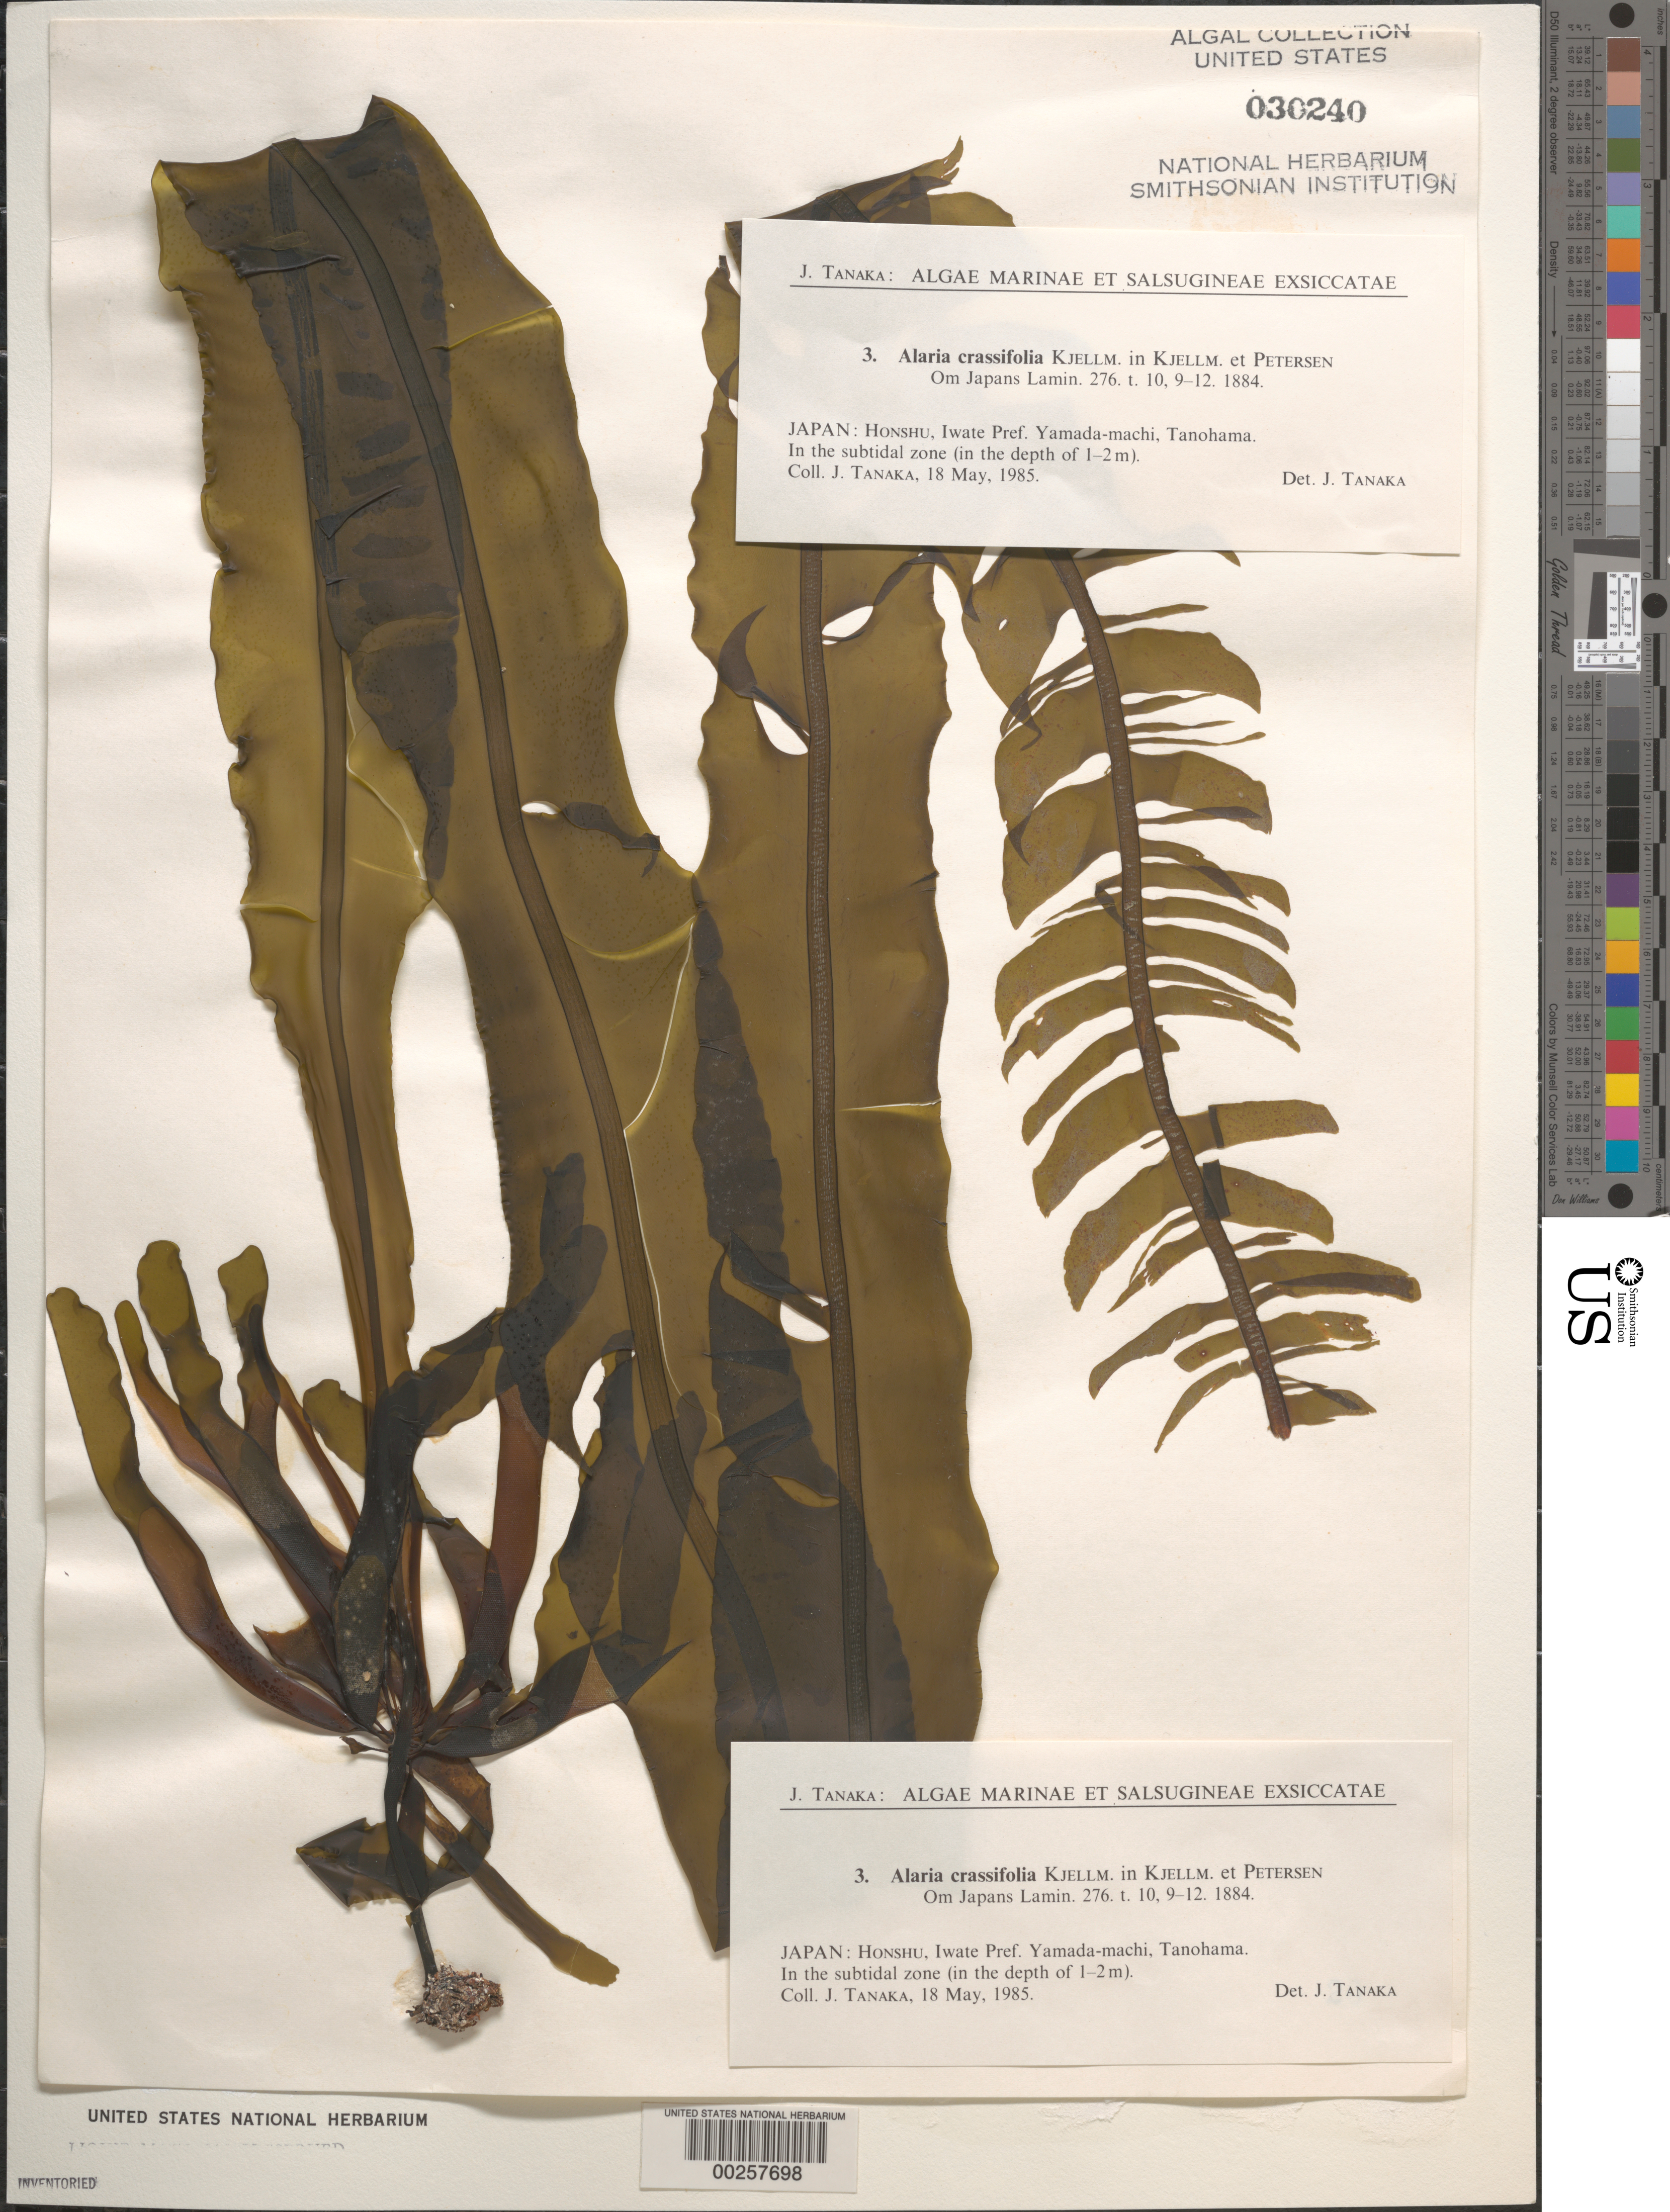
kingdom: Chromista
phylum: Ochrophyta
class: Phaeophyceae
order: Laminariales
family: Alariaceae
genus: Alaria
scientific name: Alaria crassifolia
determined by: Tanaka, J.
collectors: J. Tanaka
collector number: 3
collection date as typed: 18 May 1985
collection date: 1985-05-18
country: Japan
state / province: Iwate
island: Honshu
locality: Tanohama, Yamada-machi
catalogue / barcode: US 30240